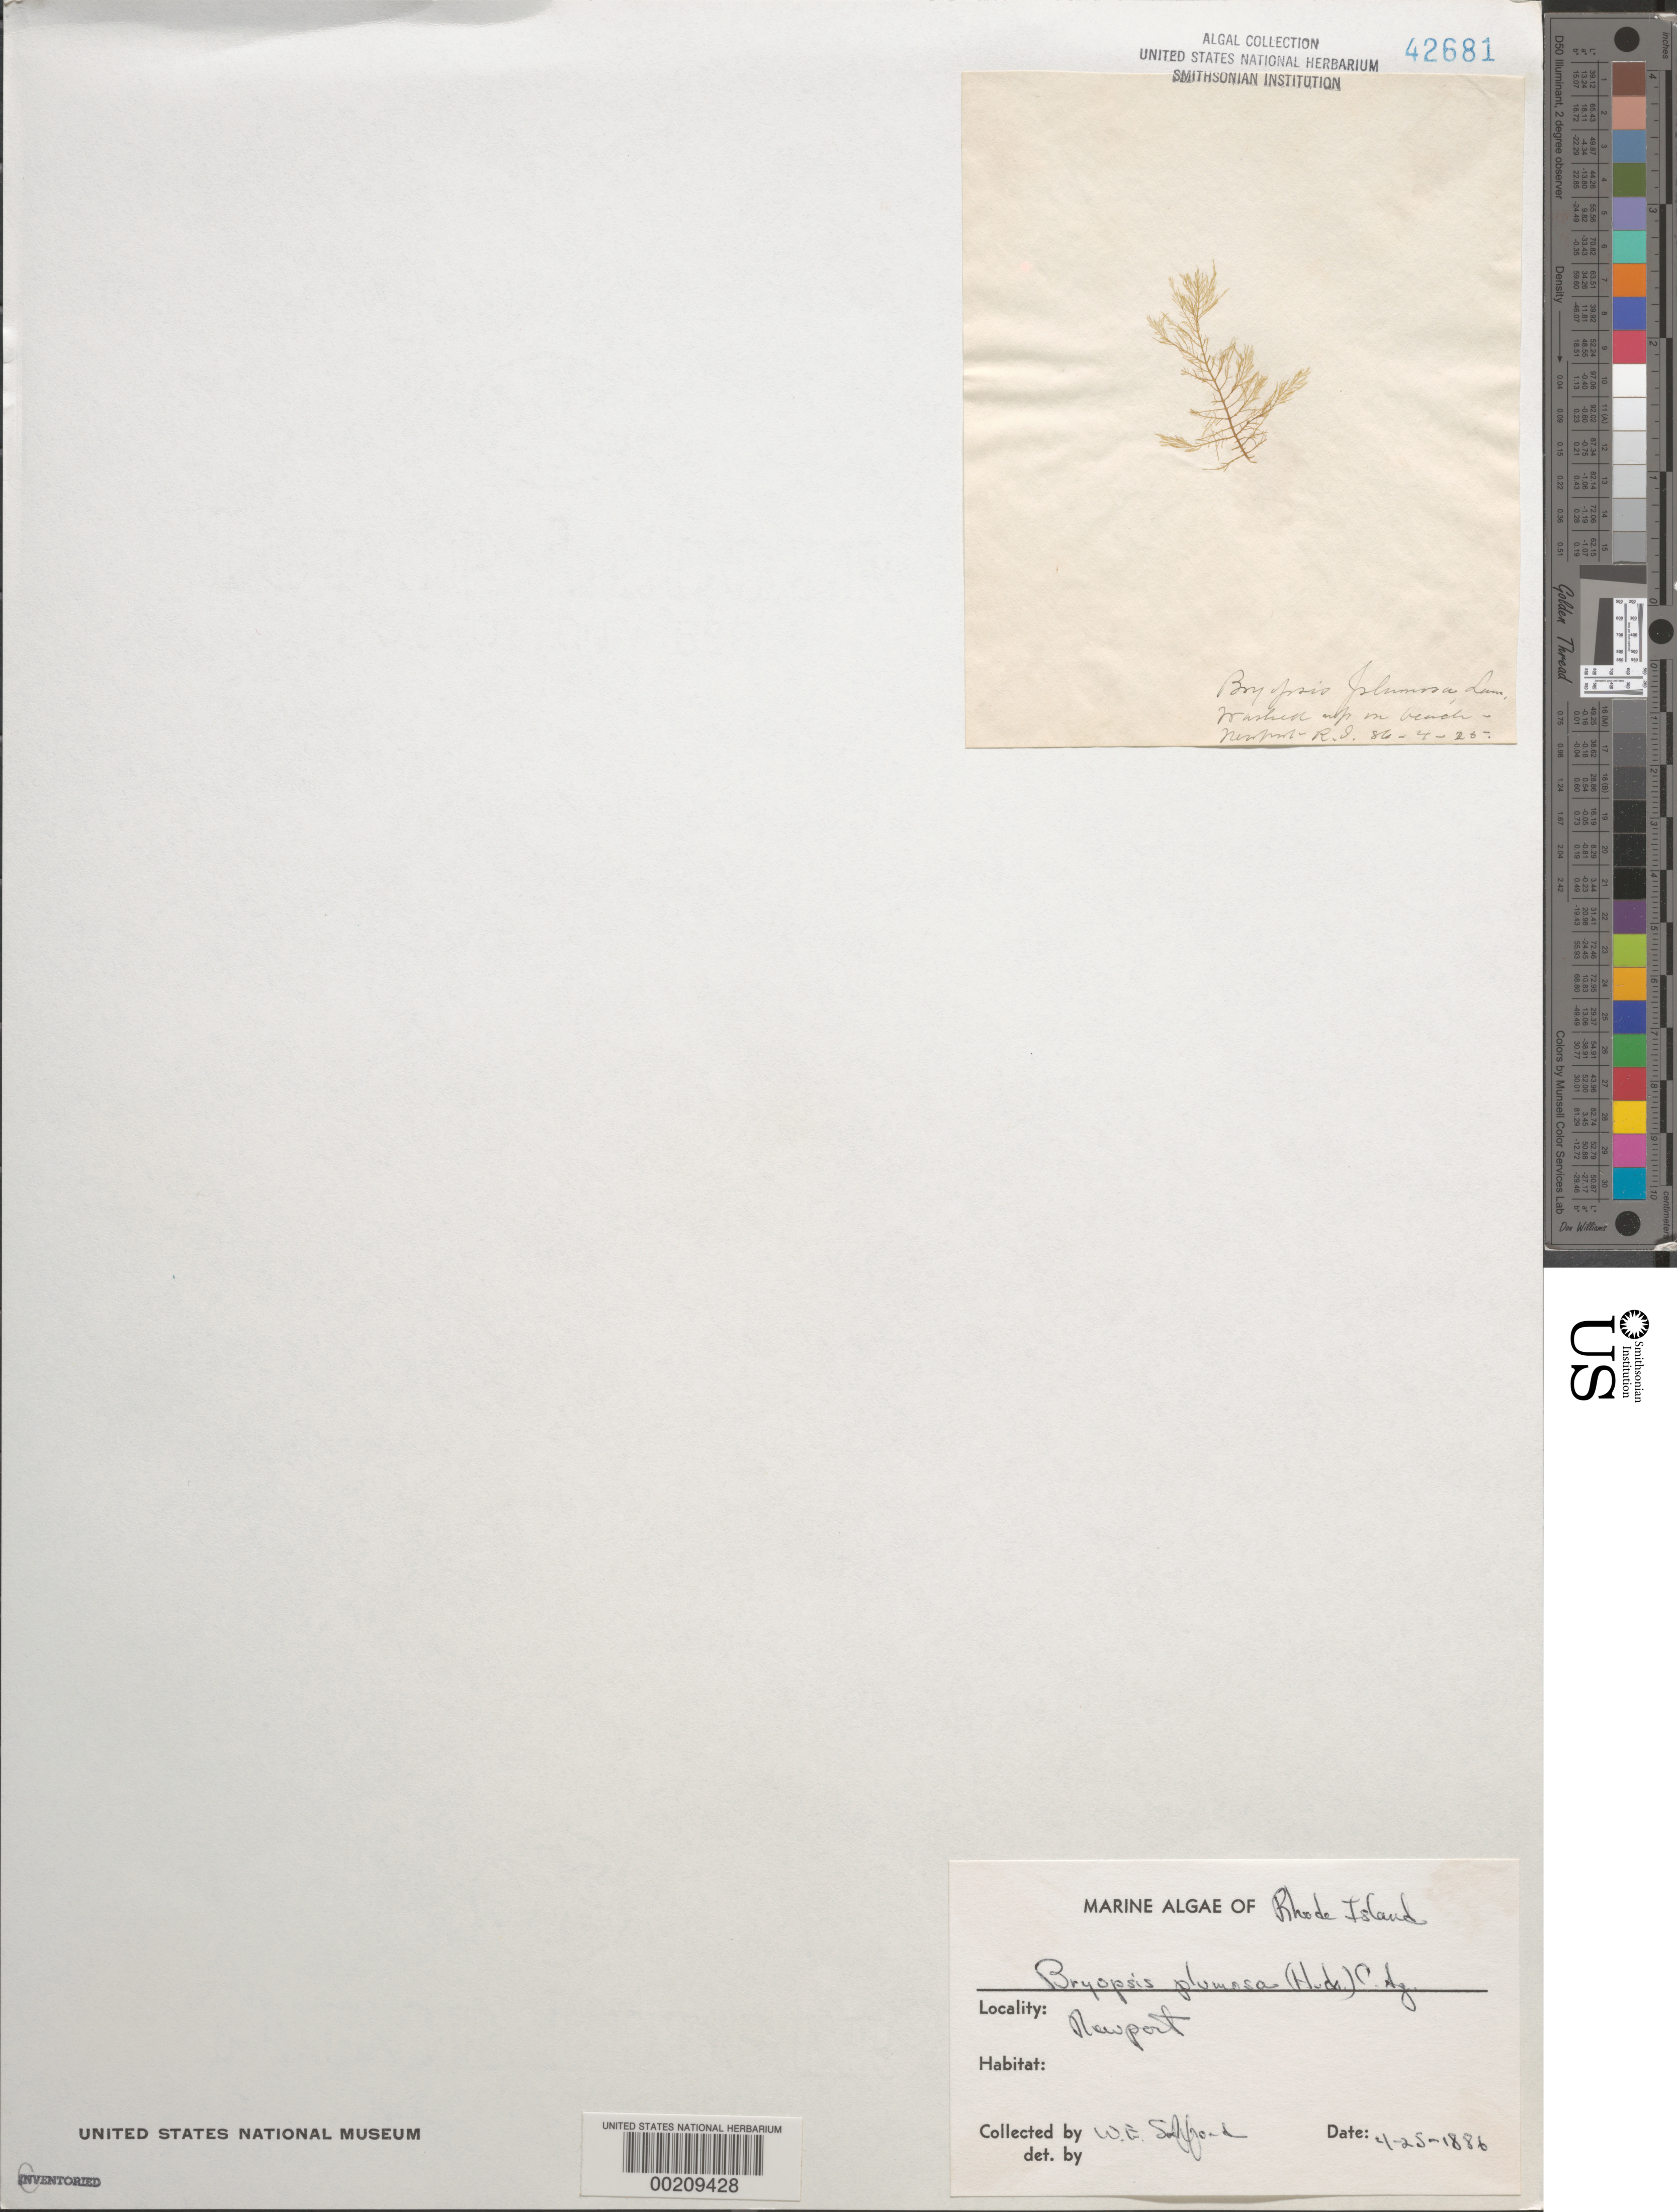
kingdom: Plantae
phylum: Chlorophyta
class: Ulvophyceae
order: Bryopsidales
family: Bryopsidaceae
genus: Bryopsis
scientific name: Bryopsis plumosa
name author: (Huds.) C. Agardh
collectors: W. E. Safford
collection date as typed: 25 Apr 1886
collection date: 1886-04-25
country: United States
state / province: Rhode Island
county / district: Newport County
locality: Newport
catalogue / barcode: US 42681